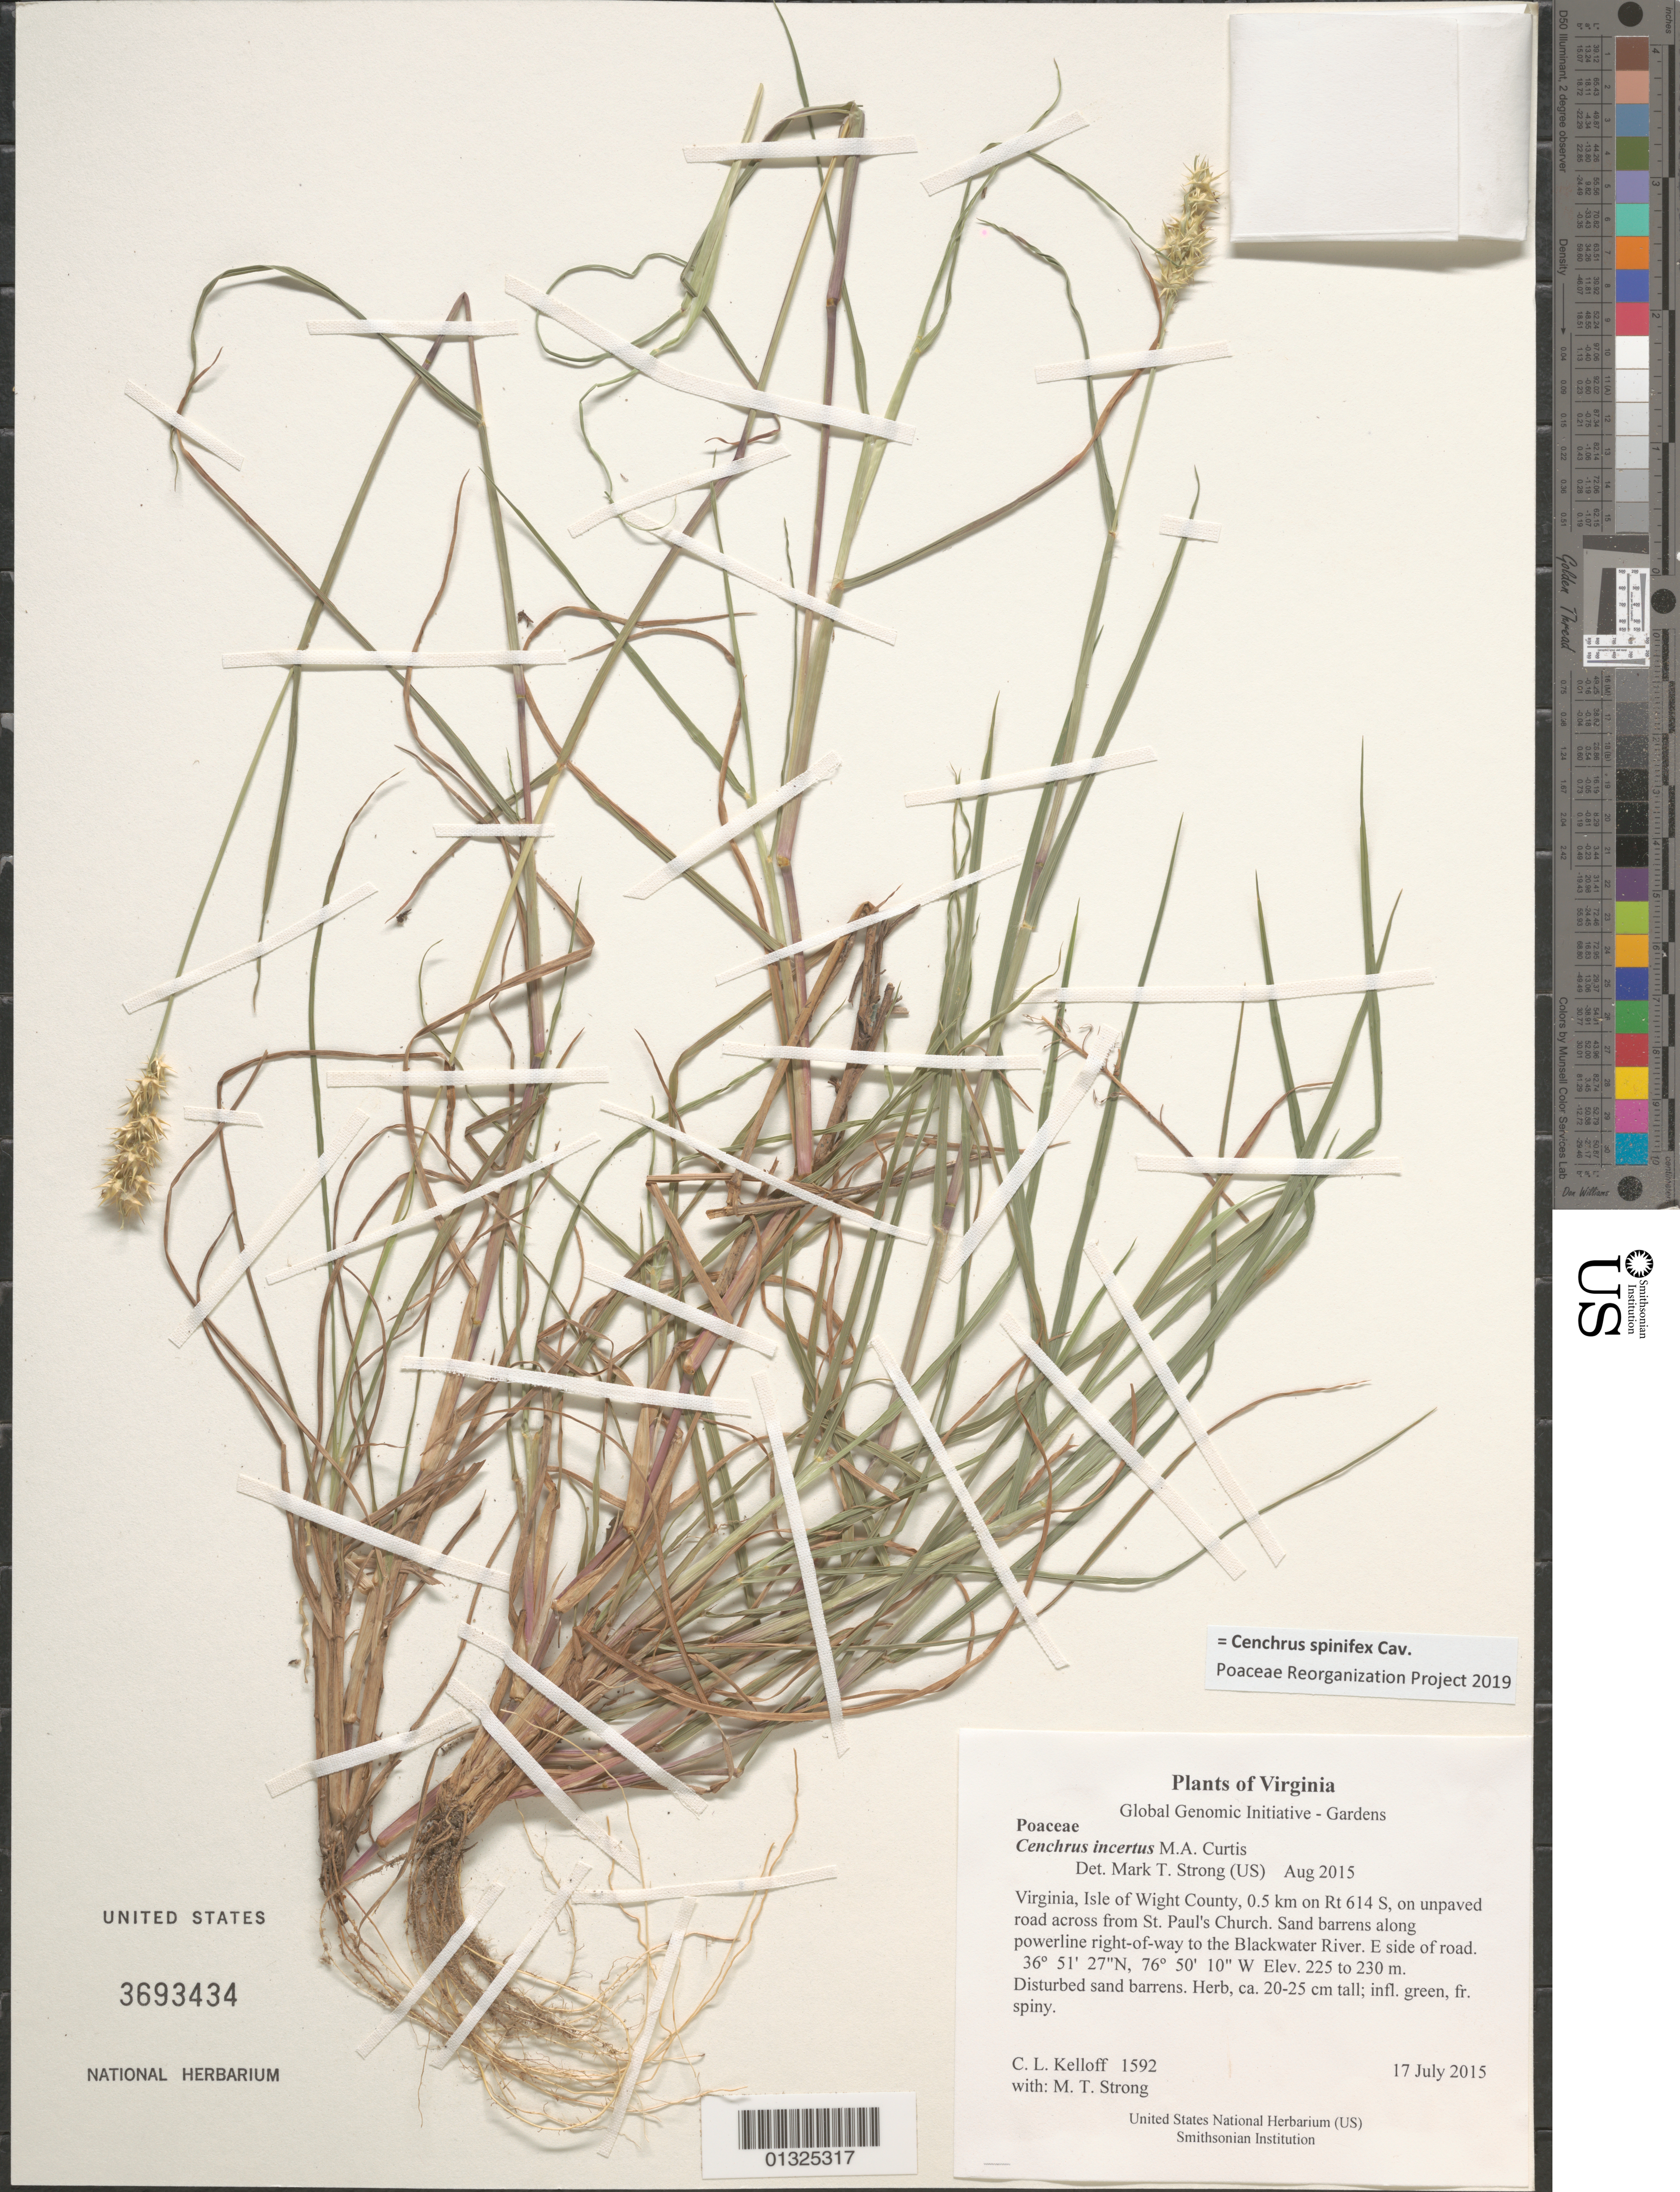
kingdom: Plantae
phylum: Tracheophyta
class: Liliopsida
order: Poales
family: Poaceae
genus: Cenchrus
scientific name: Cenchrus incertus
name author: M.A. Curtis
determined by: Strong, M. T., (US), Smithsonian Institution - National Museum of Natural History (UNITED STATES)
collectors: C. L. Kelloff & M. T. Strong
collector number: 1592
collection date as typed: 17 July 2015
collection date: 2015-07-17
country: United States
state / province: Virginia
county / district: Isle of Wight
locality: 0.5 km on Rt 614 S, on unpaved road across from St. Paul's Church. Sand barrens along powerline right-of-way to the Blackwater River. E side of road.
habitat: Disturbed sand barrens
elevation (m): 225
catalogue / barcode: US 3693434